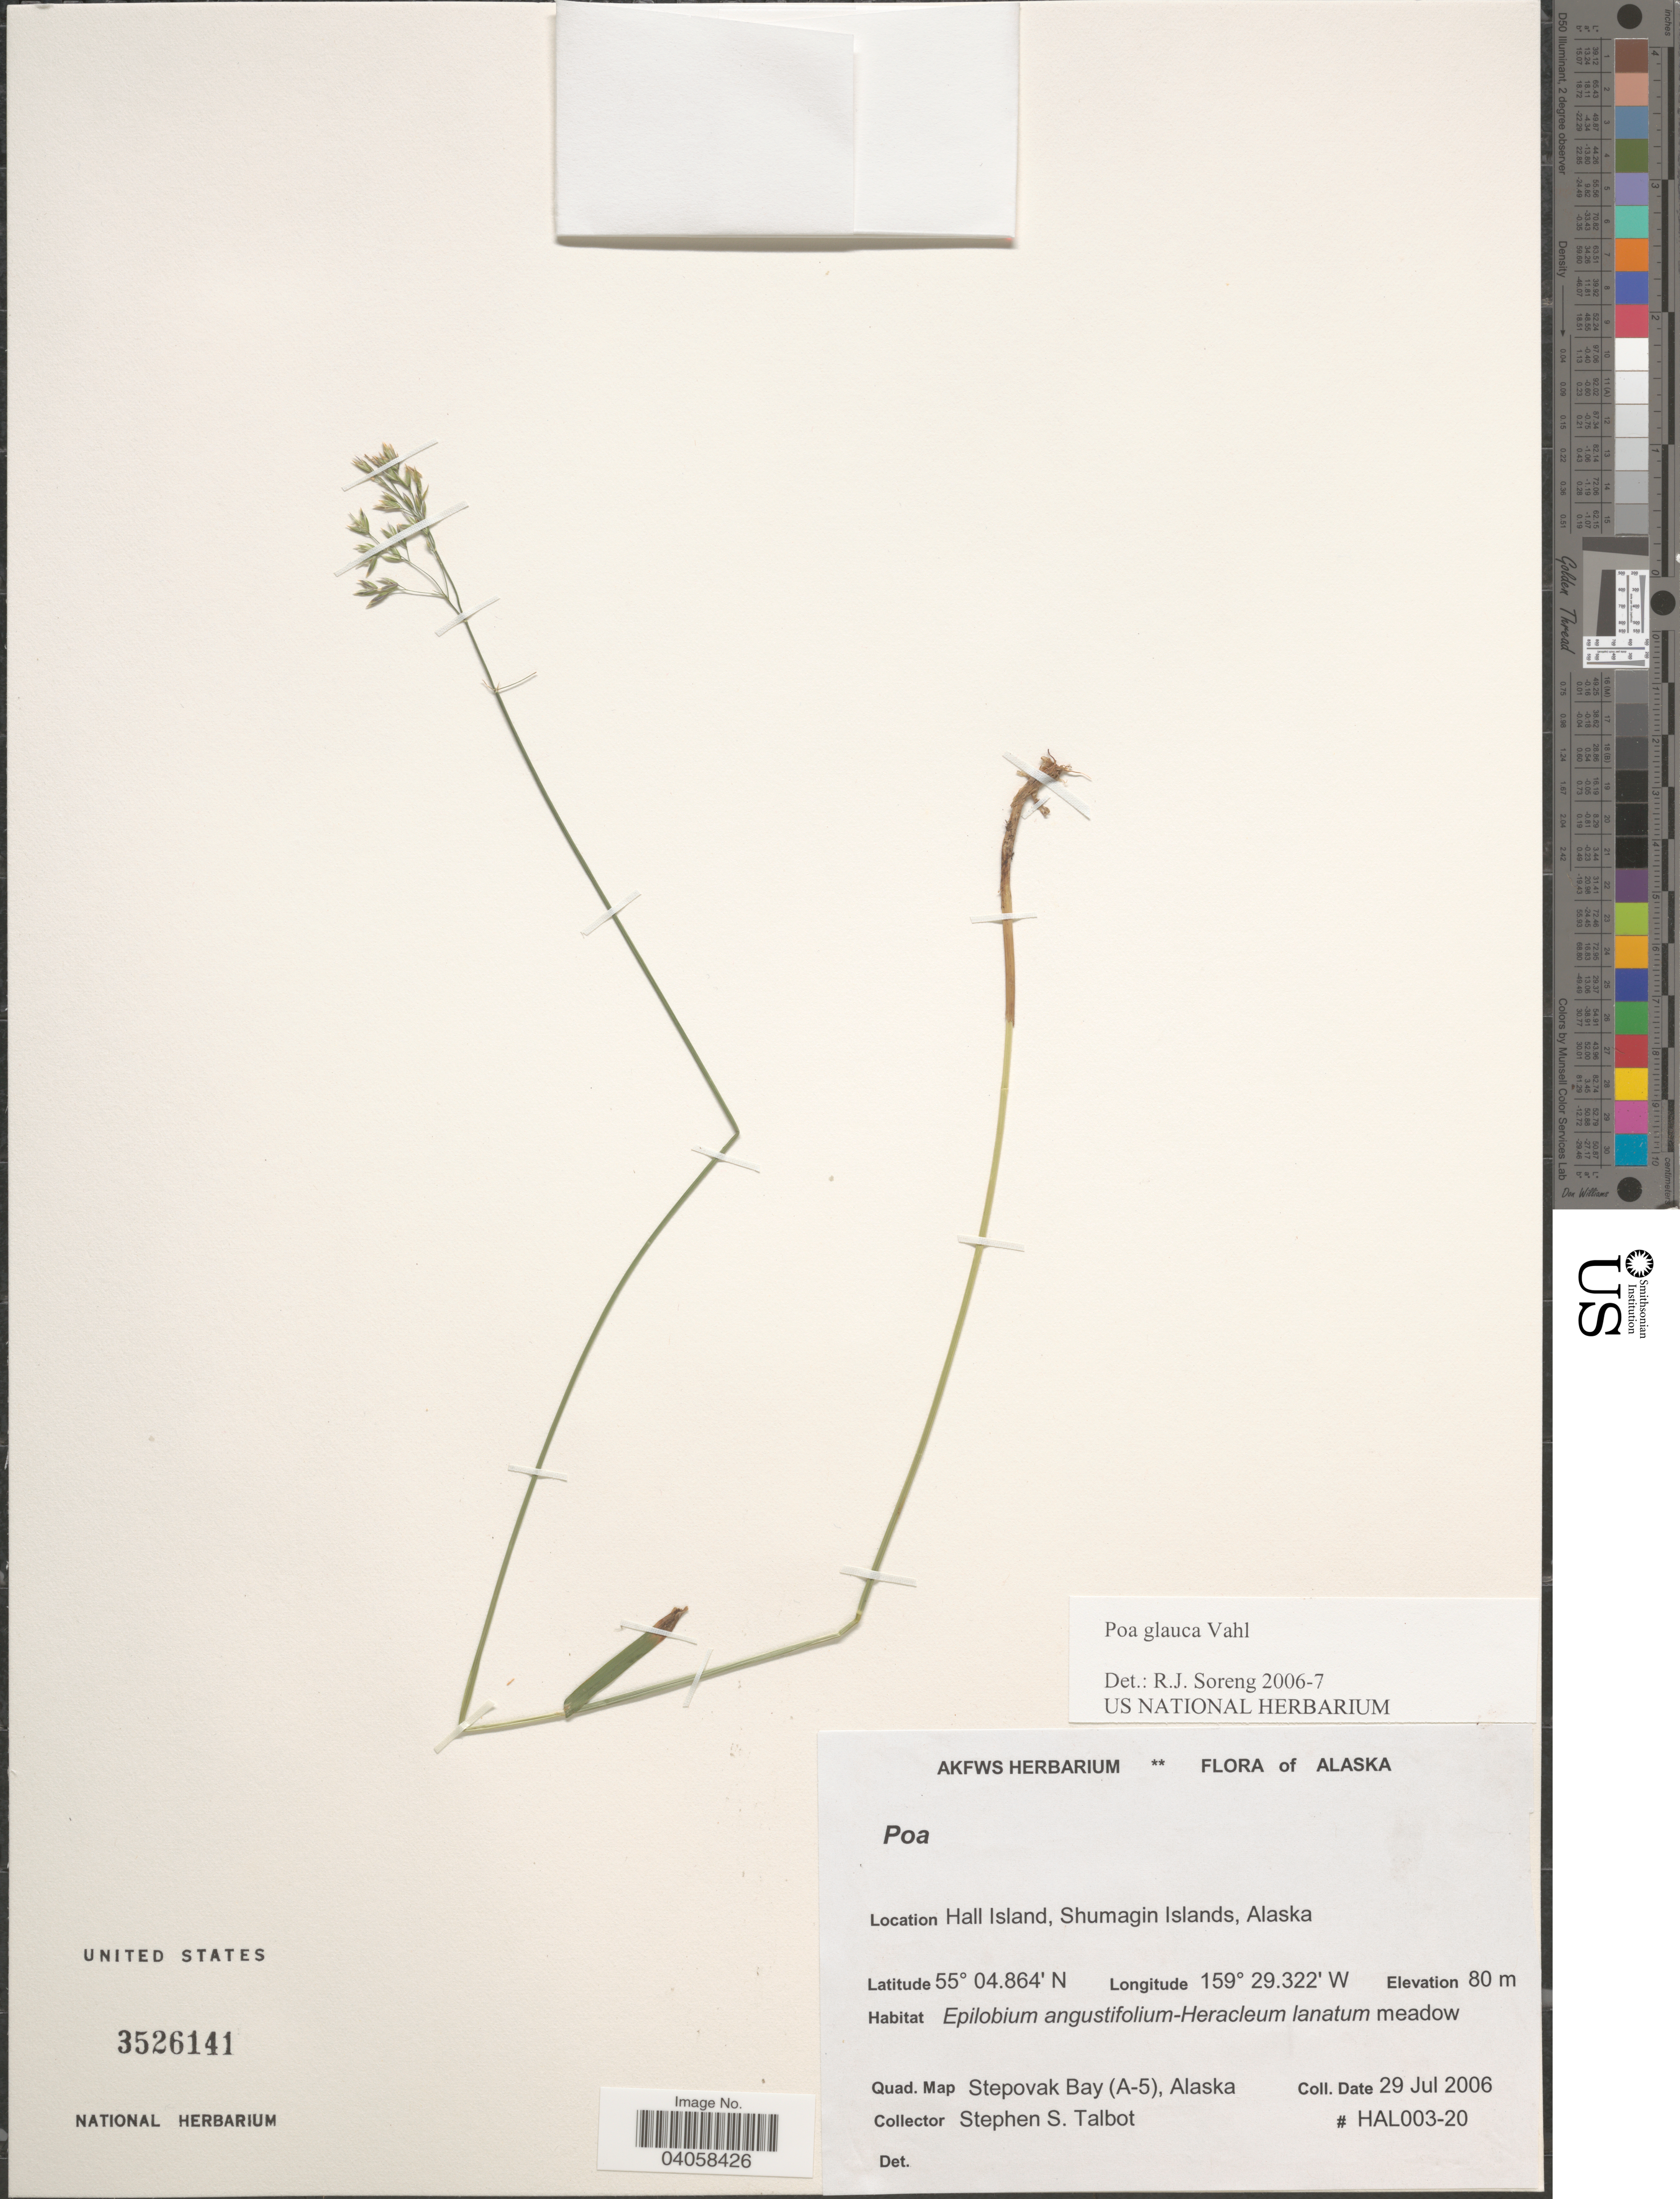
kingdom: Plantae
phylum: Tracheophyta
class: Liliopsida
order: Poales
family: Poaceae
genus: Poa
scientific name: Poa glauca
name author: Vahl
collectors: S. S. Talbot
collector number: HAL003-20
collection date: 2006-07-29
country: United States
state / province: Alaska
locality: Hall Island, Shumagin Islands.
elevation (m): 80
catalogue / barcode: US 3526141